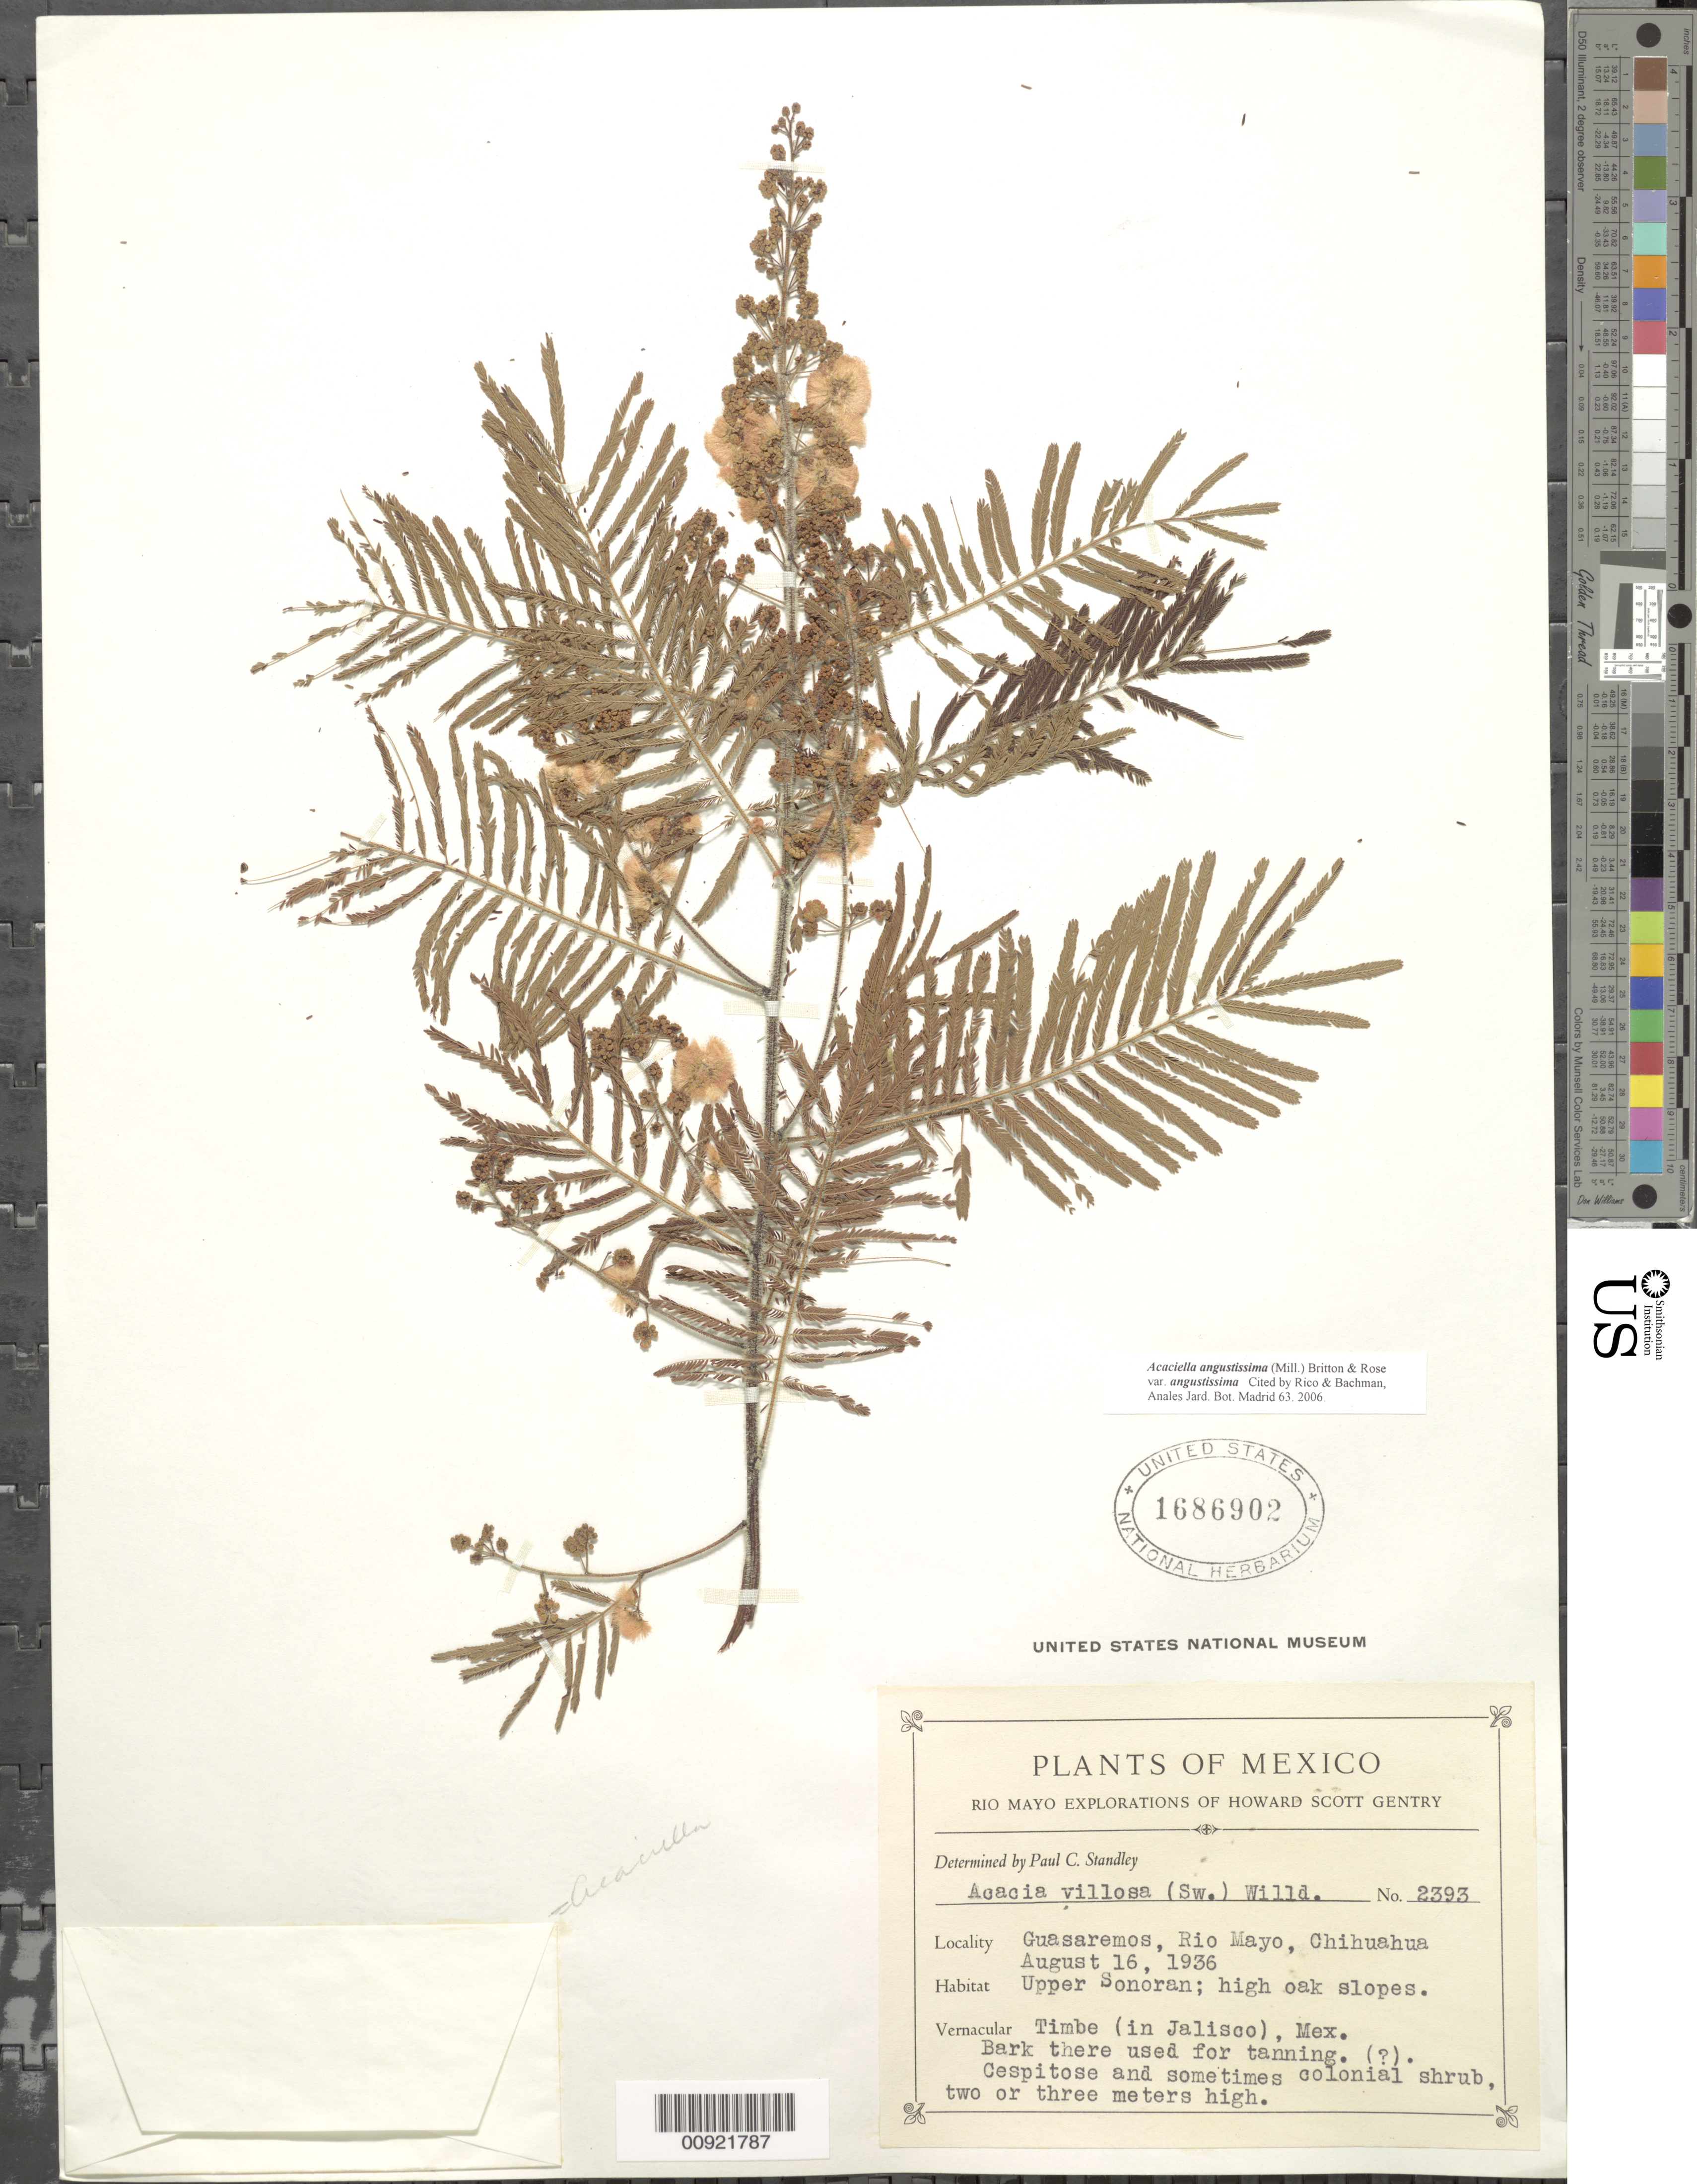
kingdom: Plantae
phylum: Tracheophyta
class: Magnoliopsida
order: Fabales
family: Fabaceae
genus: Acaciella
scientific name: Acaciella angustissima var. angustissima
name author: (Mill.) Britton & Rose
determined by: Rico, L.; Bachman, --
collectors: H. S. Gentry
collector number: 2393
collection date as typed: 16 Aug 1936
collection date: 1936-08-16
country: Mexico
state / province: Chihuahua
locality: Guasaremos, Río Mayo, Chihuahua.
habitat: Upper Sonoran; high oak slopes.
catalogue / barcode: US 1686902